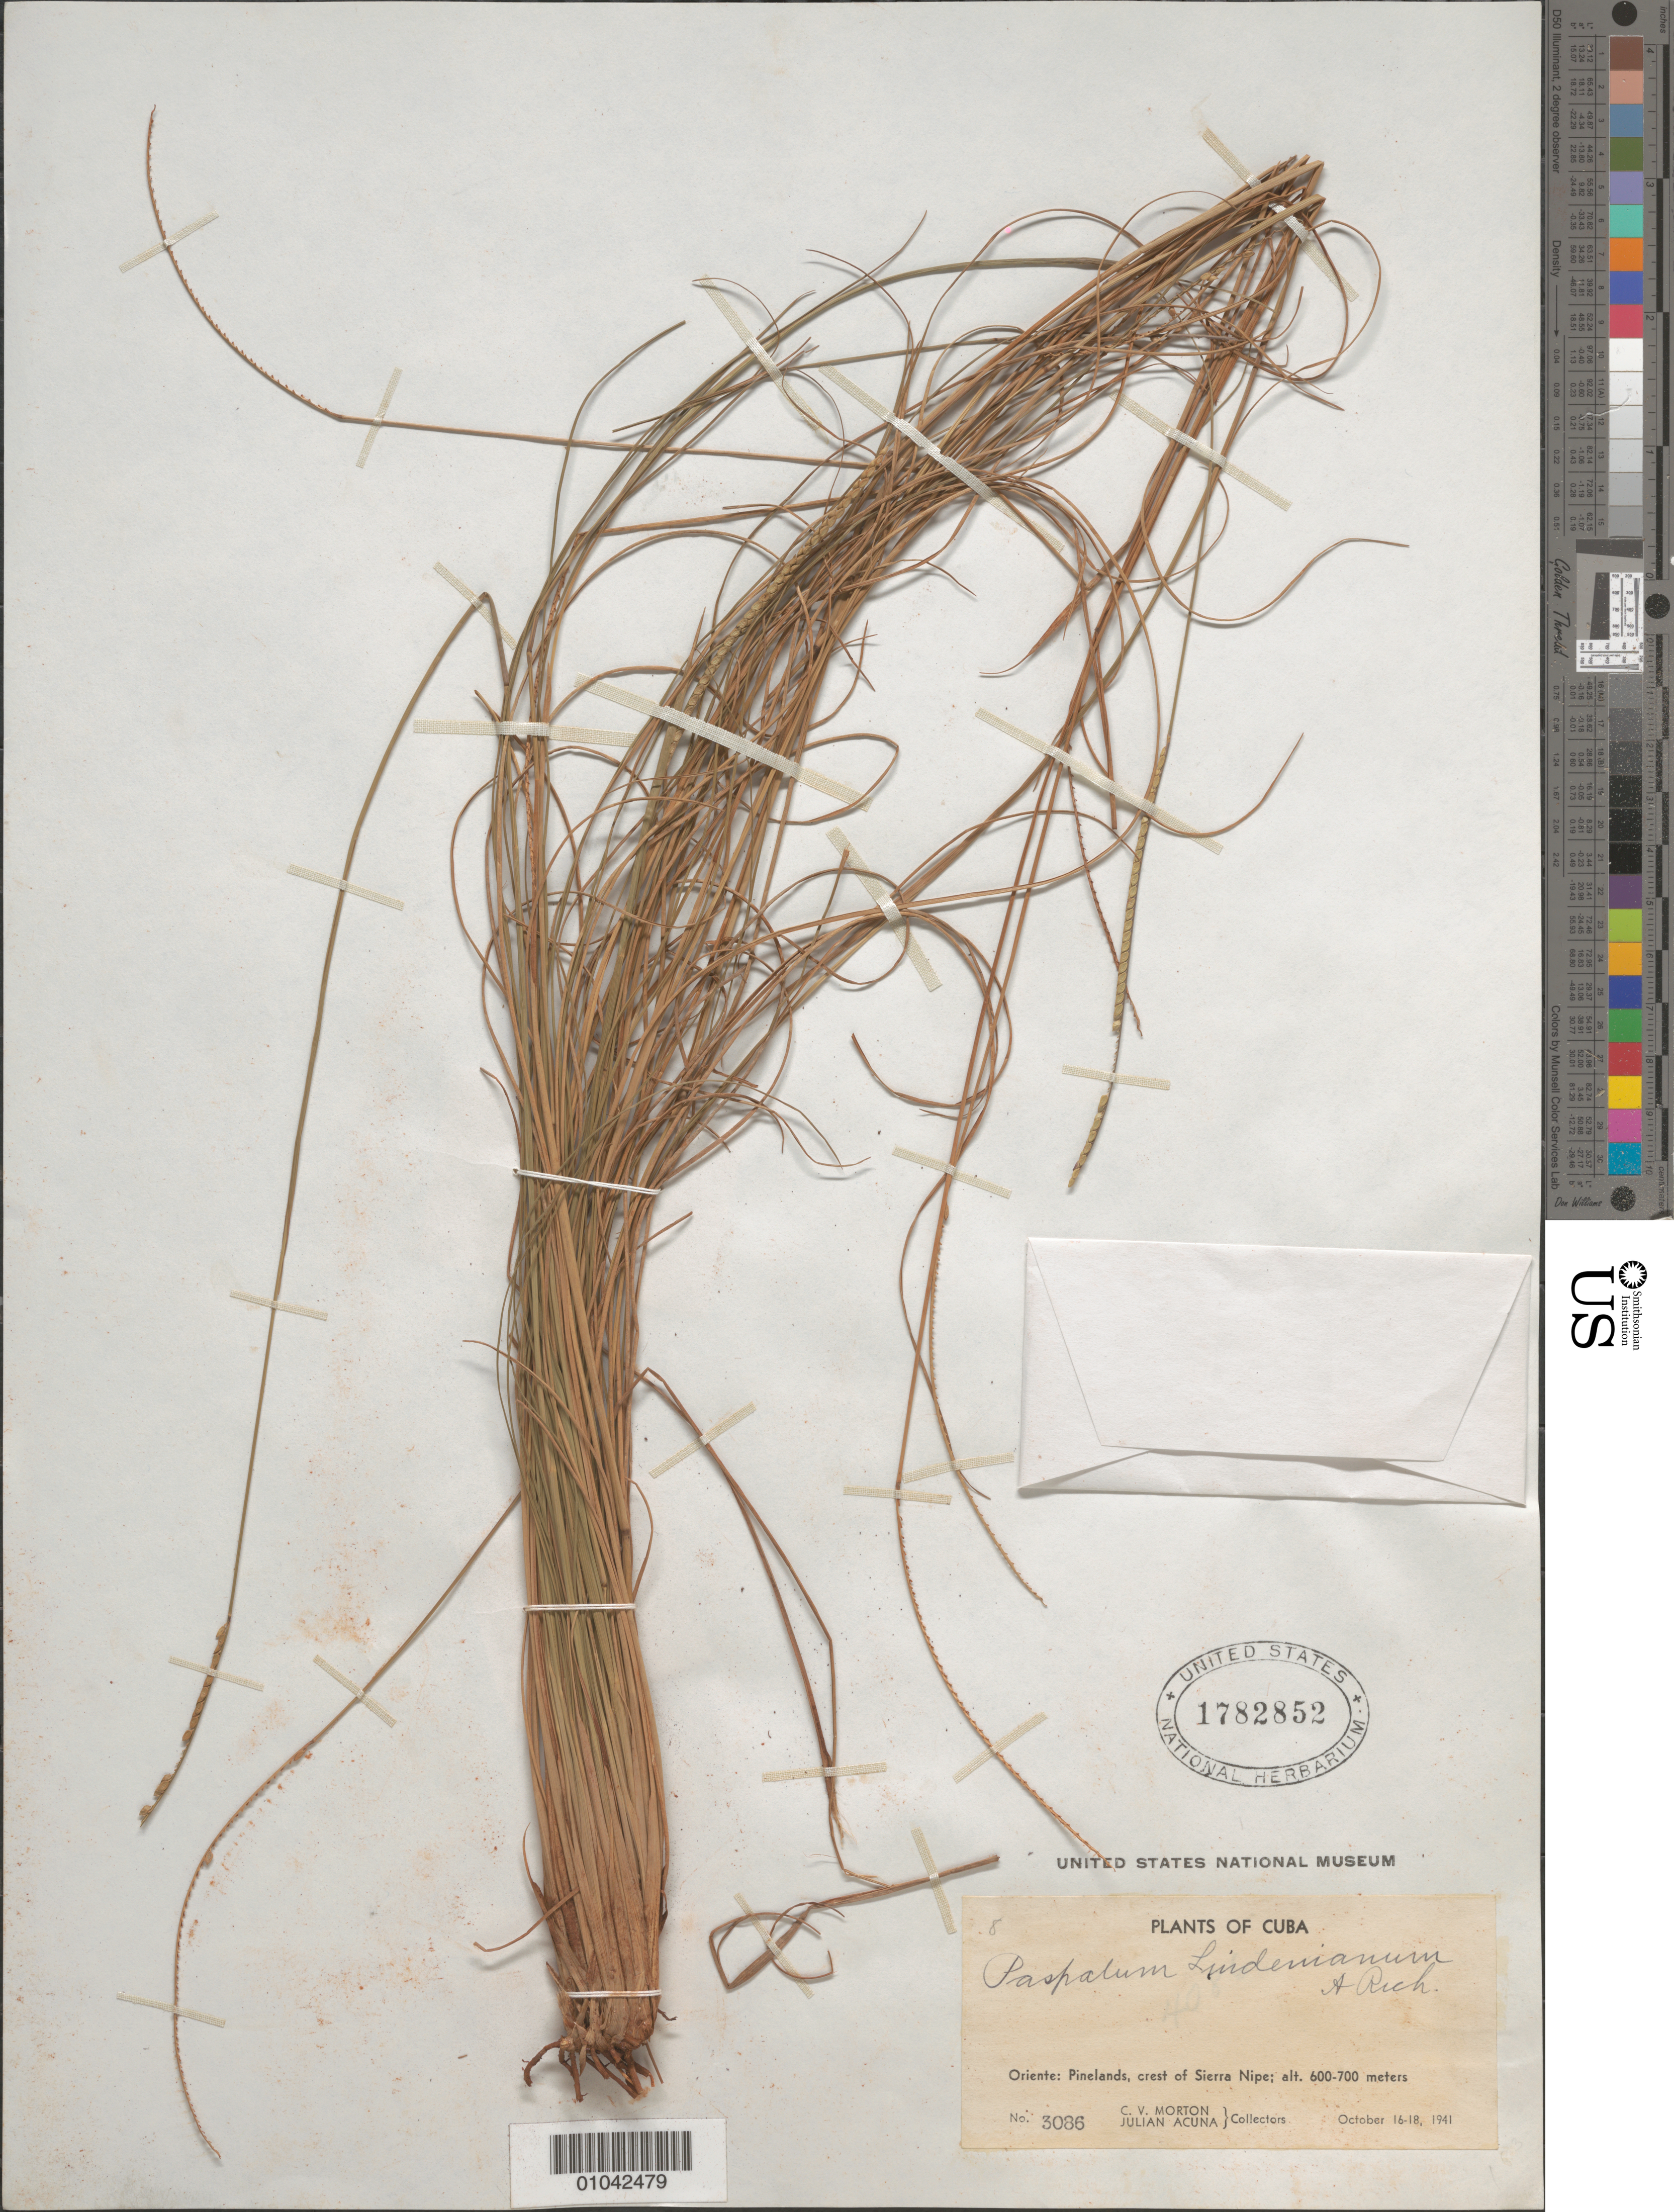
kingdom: Plantae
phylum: Tracheophyta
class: Liliopsida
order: Poales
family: Poaceae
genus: Paspalum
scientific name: Paspalum lindenianum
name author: A. Rich.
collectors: C. V. Morton & J. Acuña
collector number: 3086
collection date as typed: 16 Oct 1918 to 18 Oct 1918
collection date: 1918-10-16/1918-10-18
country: Cuba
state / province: Holguín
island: Cuba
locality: Crest of Sierra Nipe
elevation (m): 600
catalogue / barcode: US 1782852